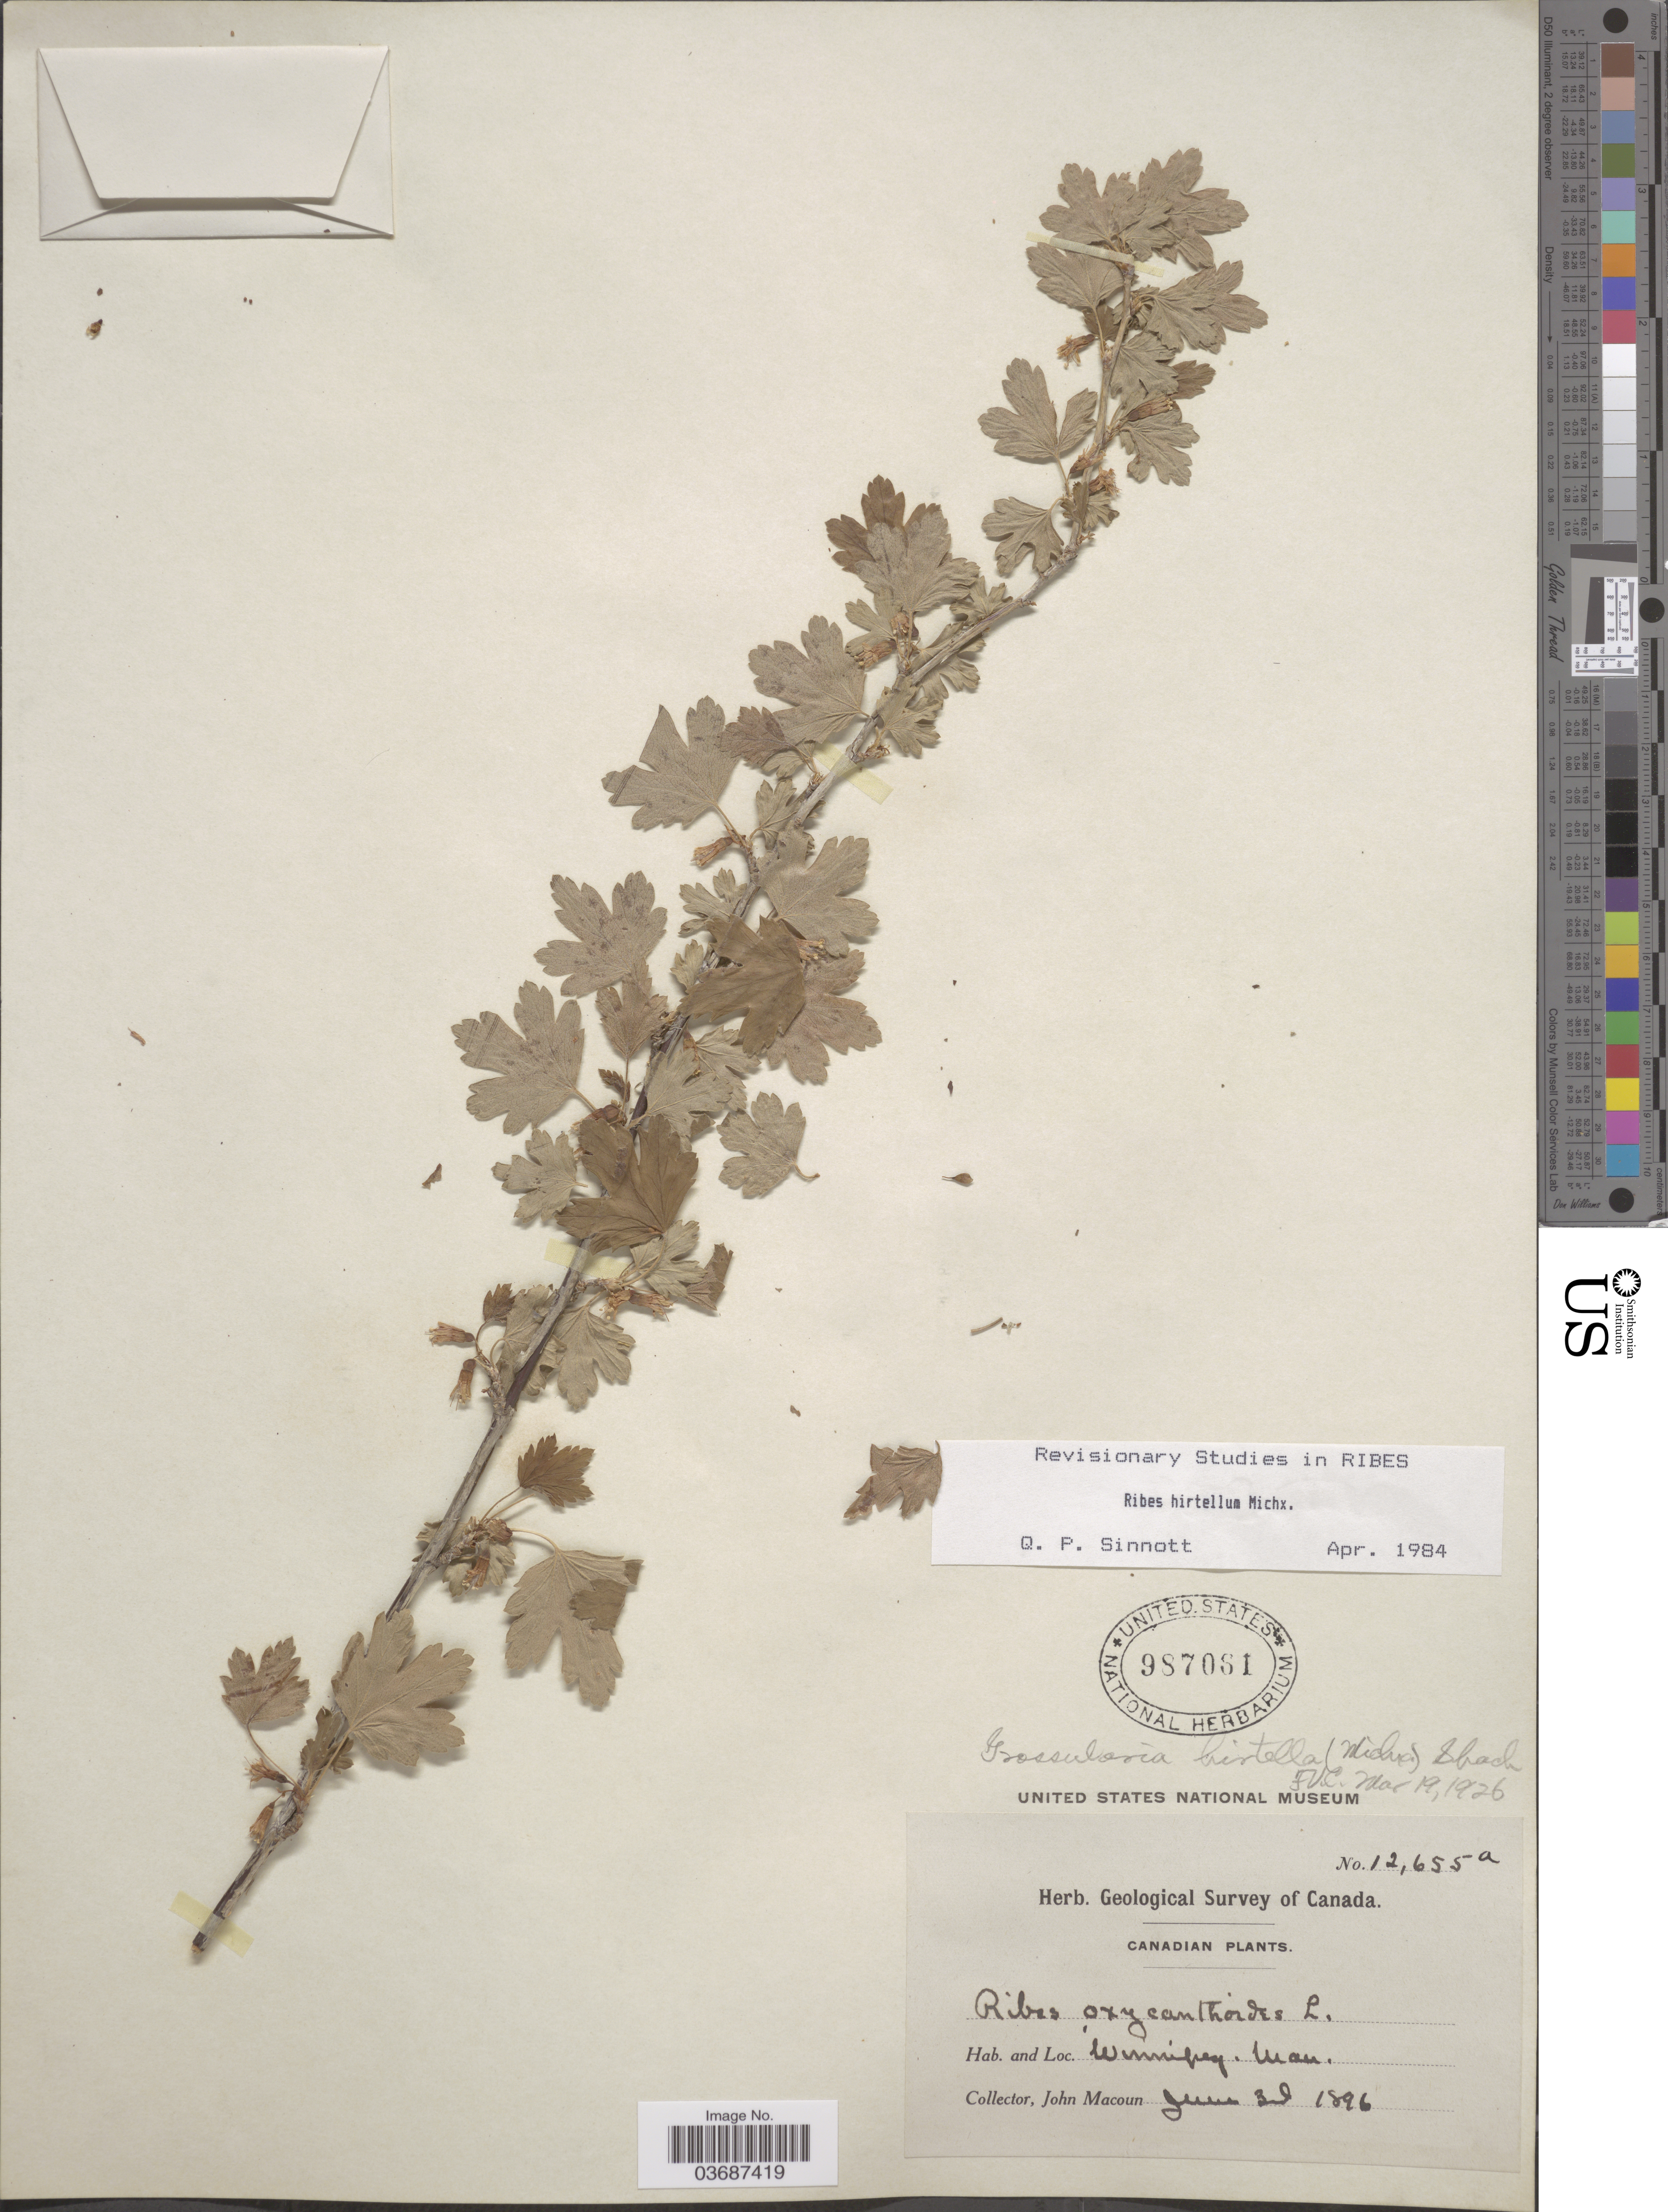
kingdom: Plantae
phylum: Tracheophyta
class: Magnoliopsida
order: Saxifragales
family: Grossulariaceae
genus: Ribes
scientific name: Ribes hirtellum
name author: Michx.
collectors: J. Macoun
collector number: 12655a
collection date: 1896-06-03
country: Canada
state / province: Manitoba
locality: Geological Survey of Canada. Winnipeg.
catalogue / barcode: US 987061